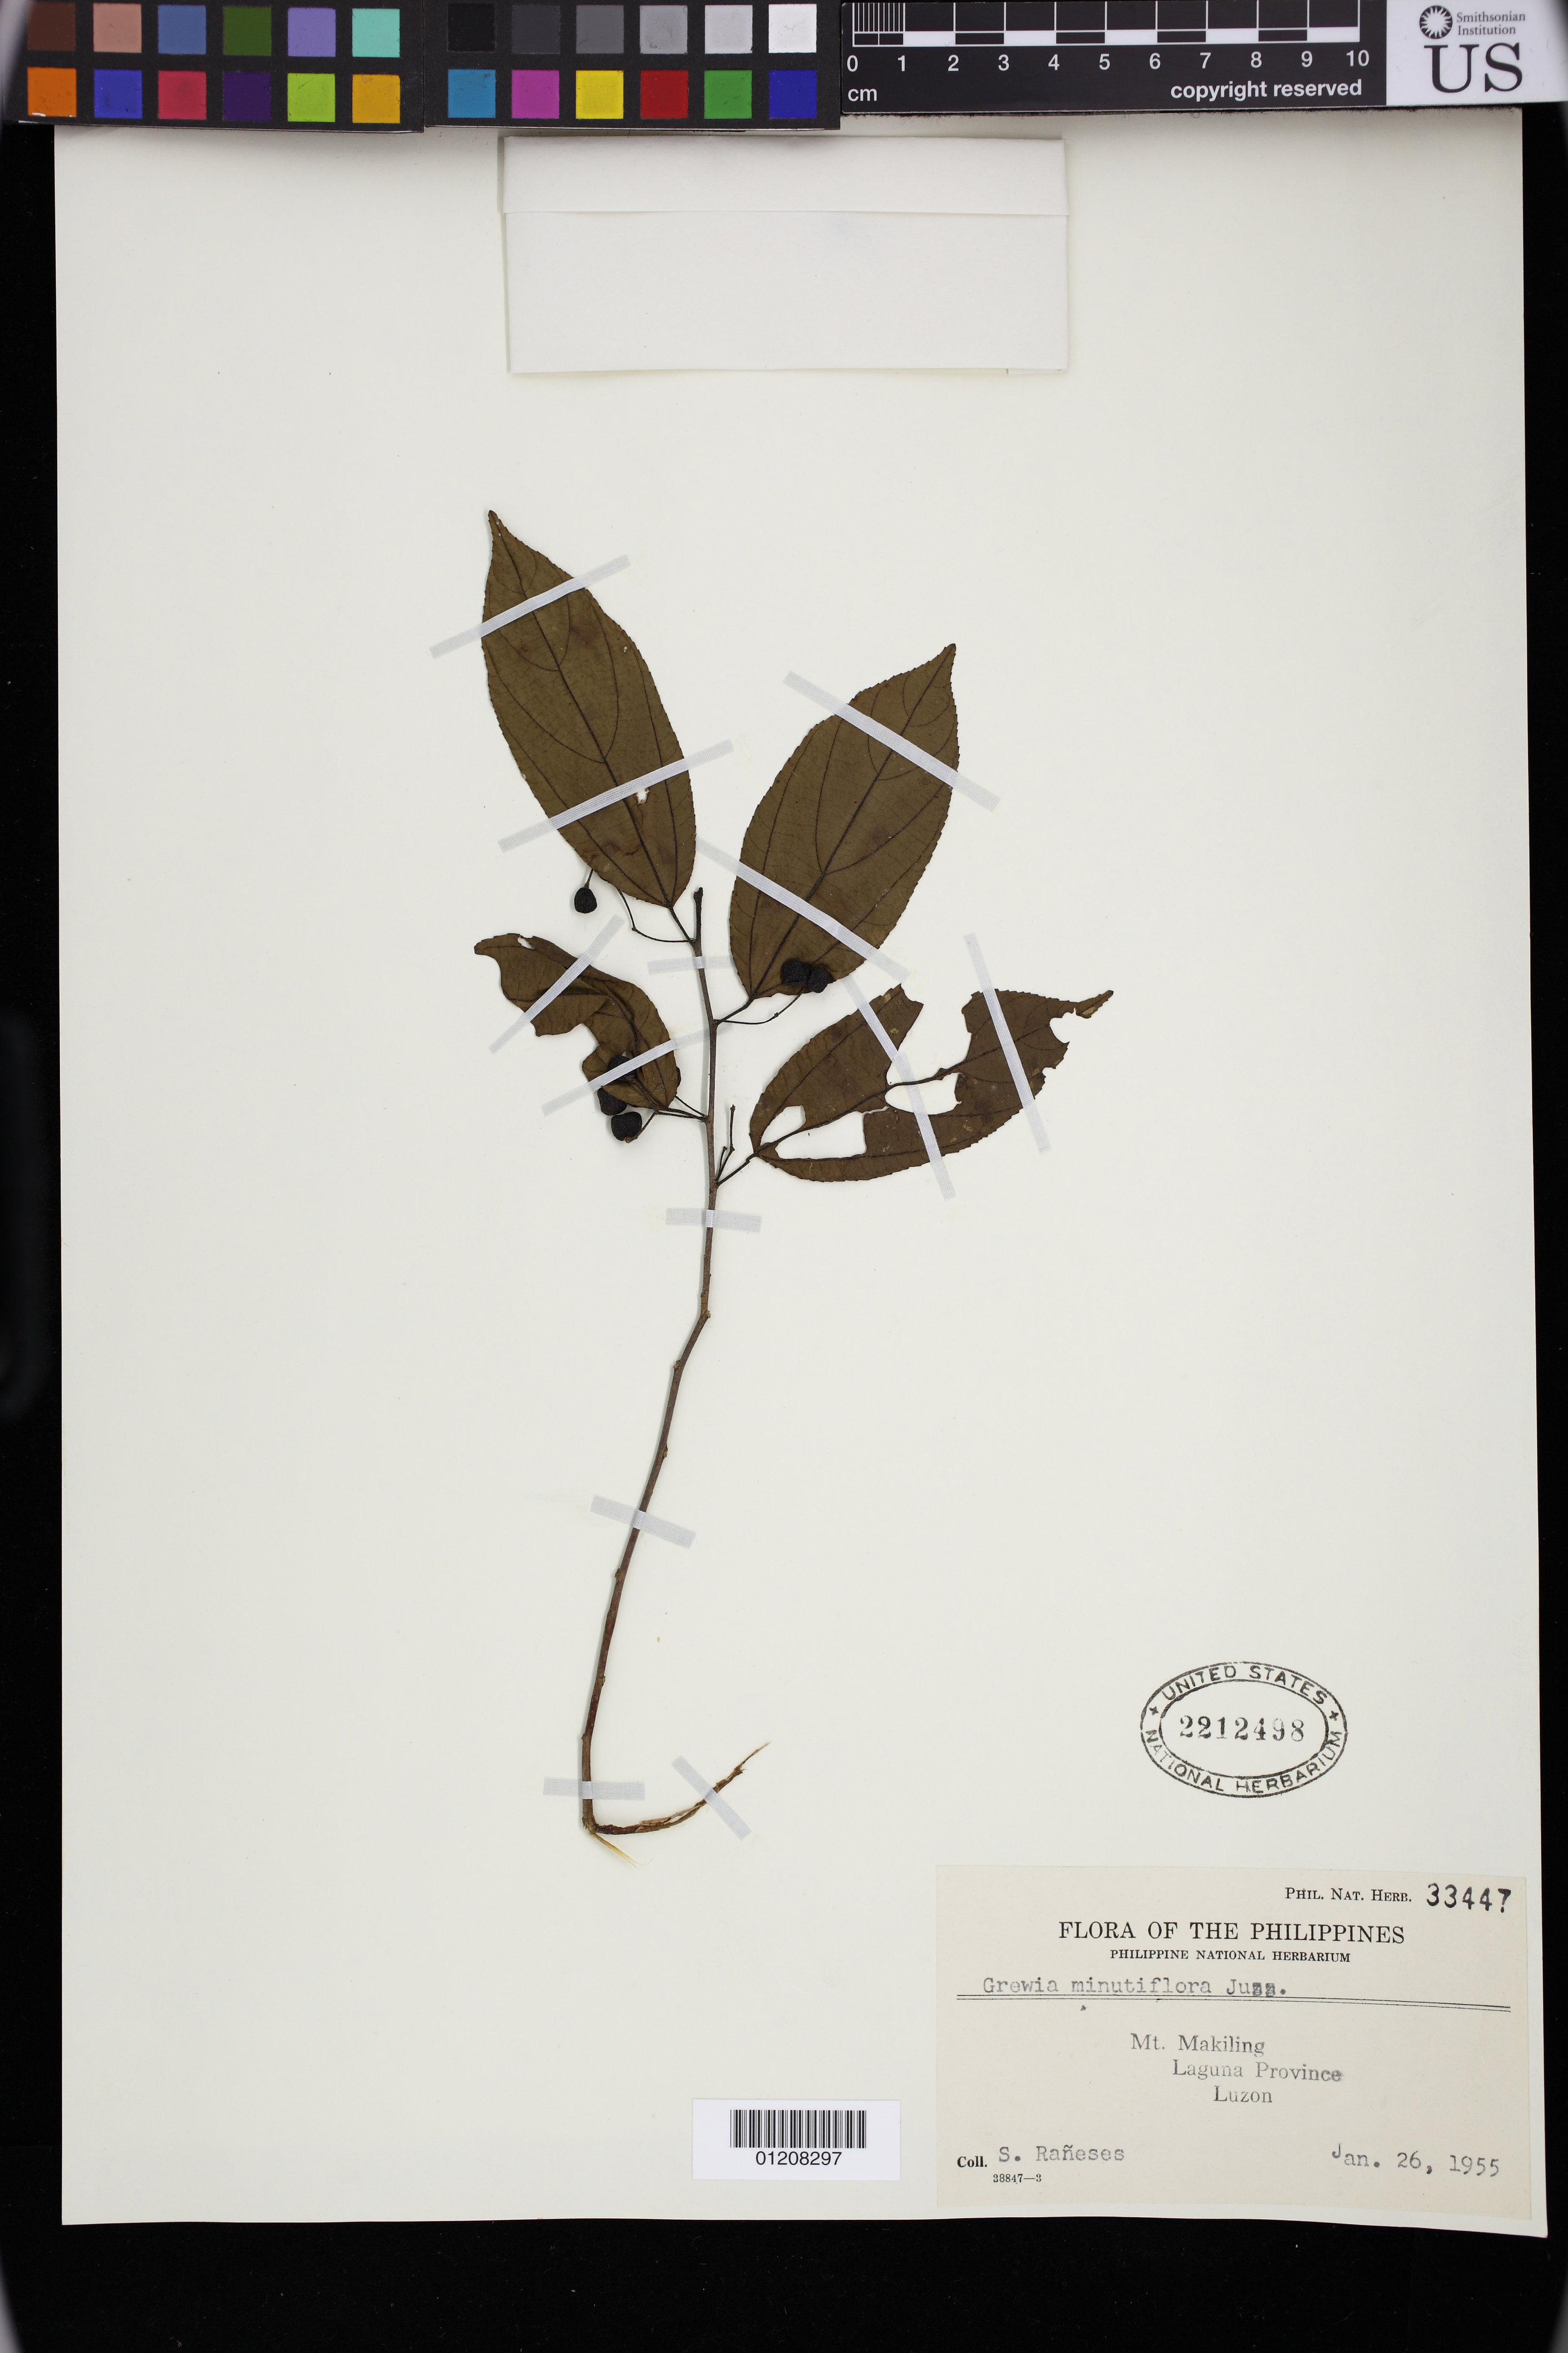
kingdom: Plantae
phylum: Tracheophyta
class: Magnoliopsida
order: Malvales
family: Malvaceae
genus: Grewia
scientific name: Grewia multiflora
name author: Juss.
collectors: S. Rañeses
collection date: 1955-01-26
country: Philippines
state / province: Calabarzon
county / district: Laguna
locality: Mt. Makiling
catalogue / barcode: US 2212498